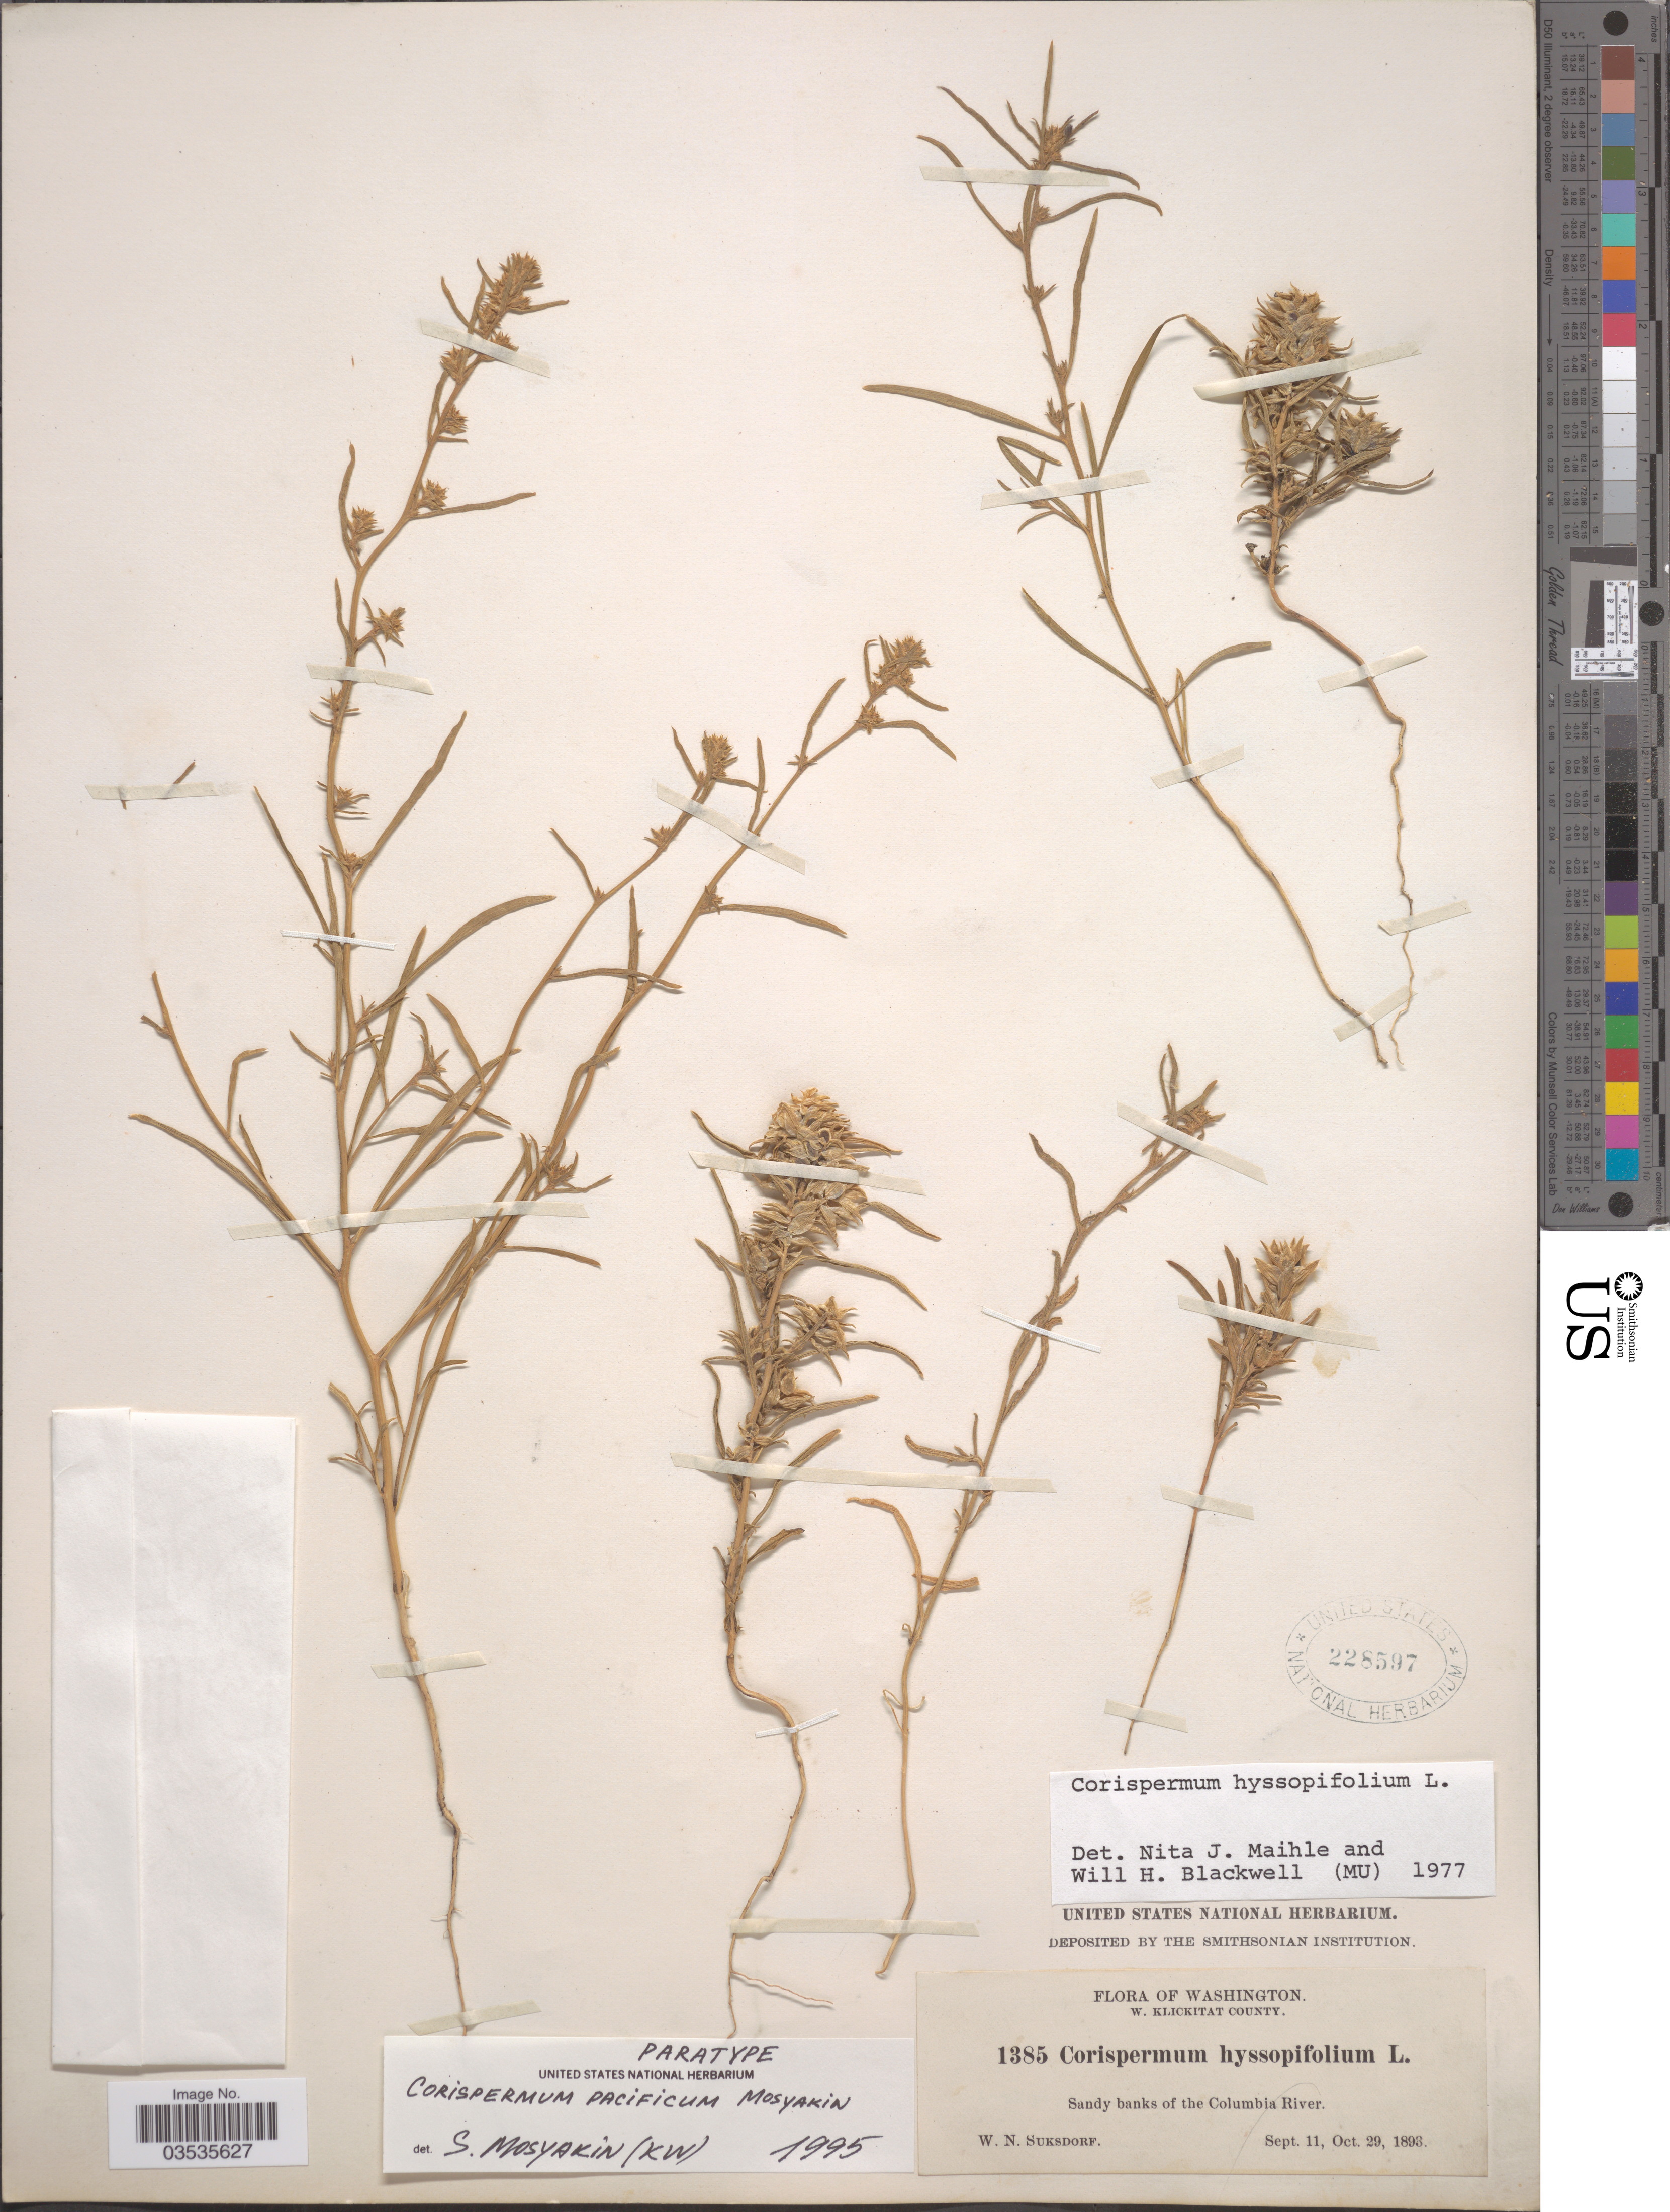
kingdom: Plantae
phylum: Tracheophyta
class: Magnoliopsida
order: Caryophyllales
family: Amaranthaceae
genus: Corispermum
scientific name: Corispermum pacificum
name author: Mosyakin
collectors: W. N. Suksdorf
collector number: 1385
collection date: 1893-09-11/1893-10-29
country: United States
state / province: Washington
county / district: Klickitat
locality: Sandy banks of the Columbia River.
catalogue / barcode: US 228597